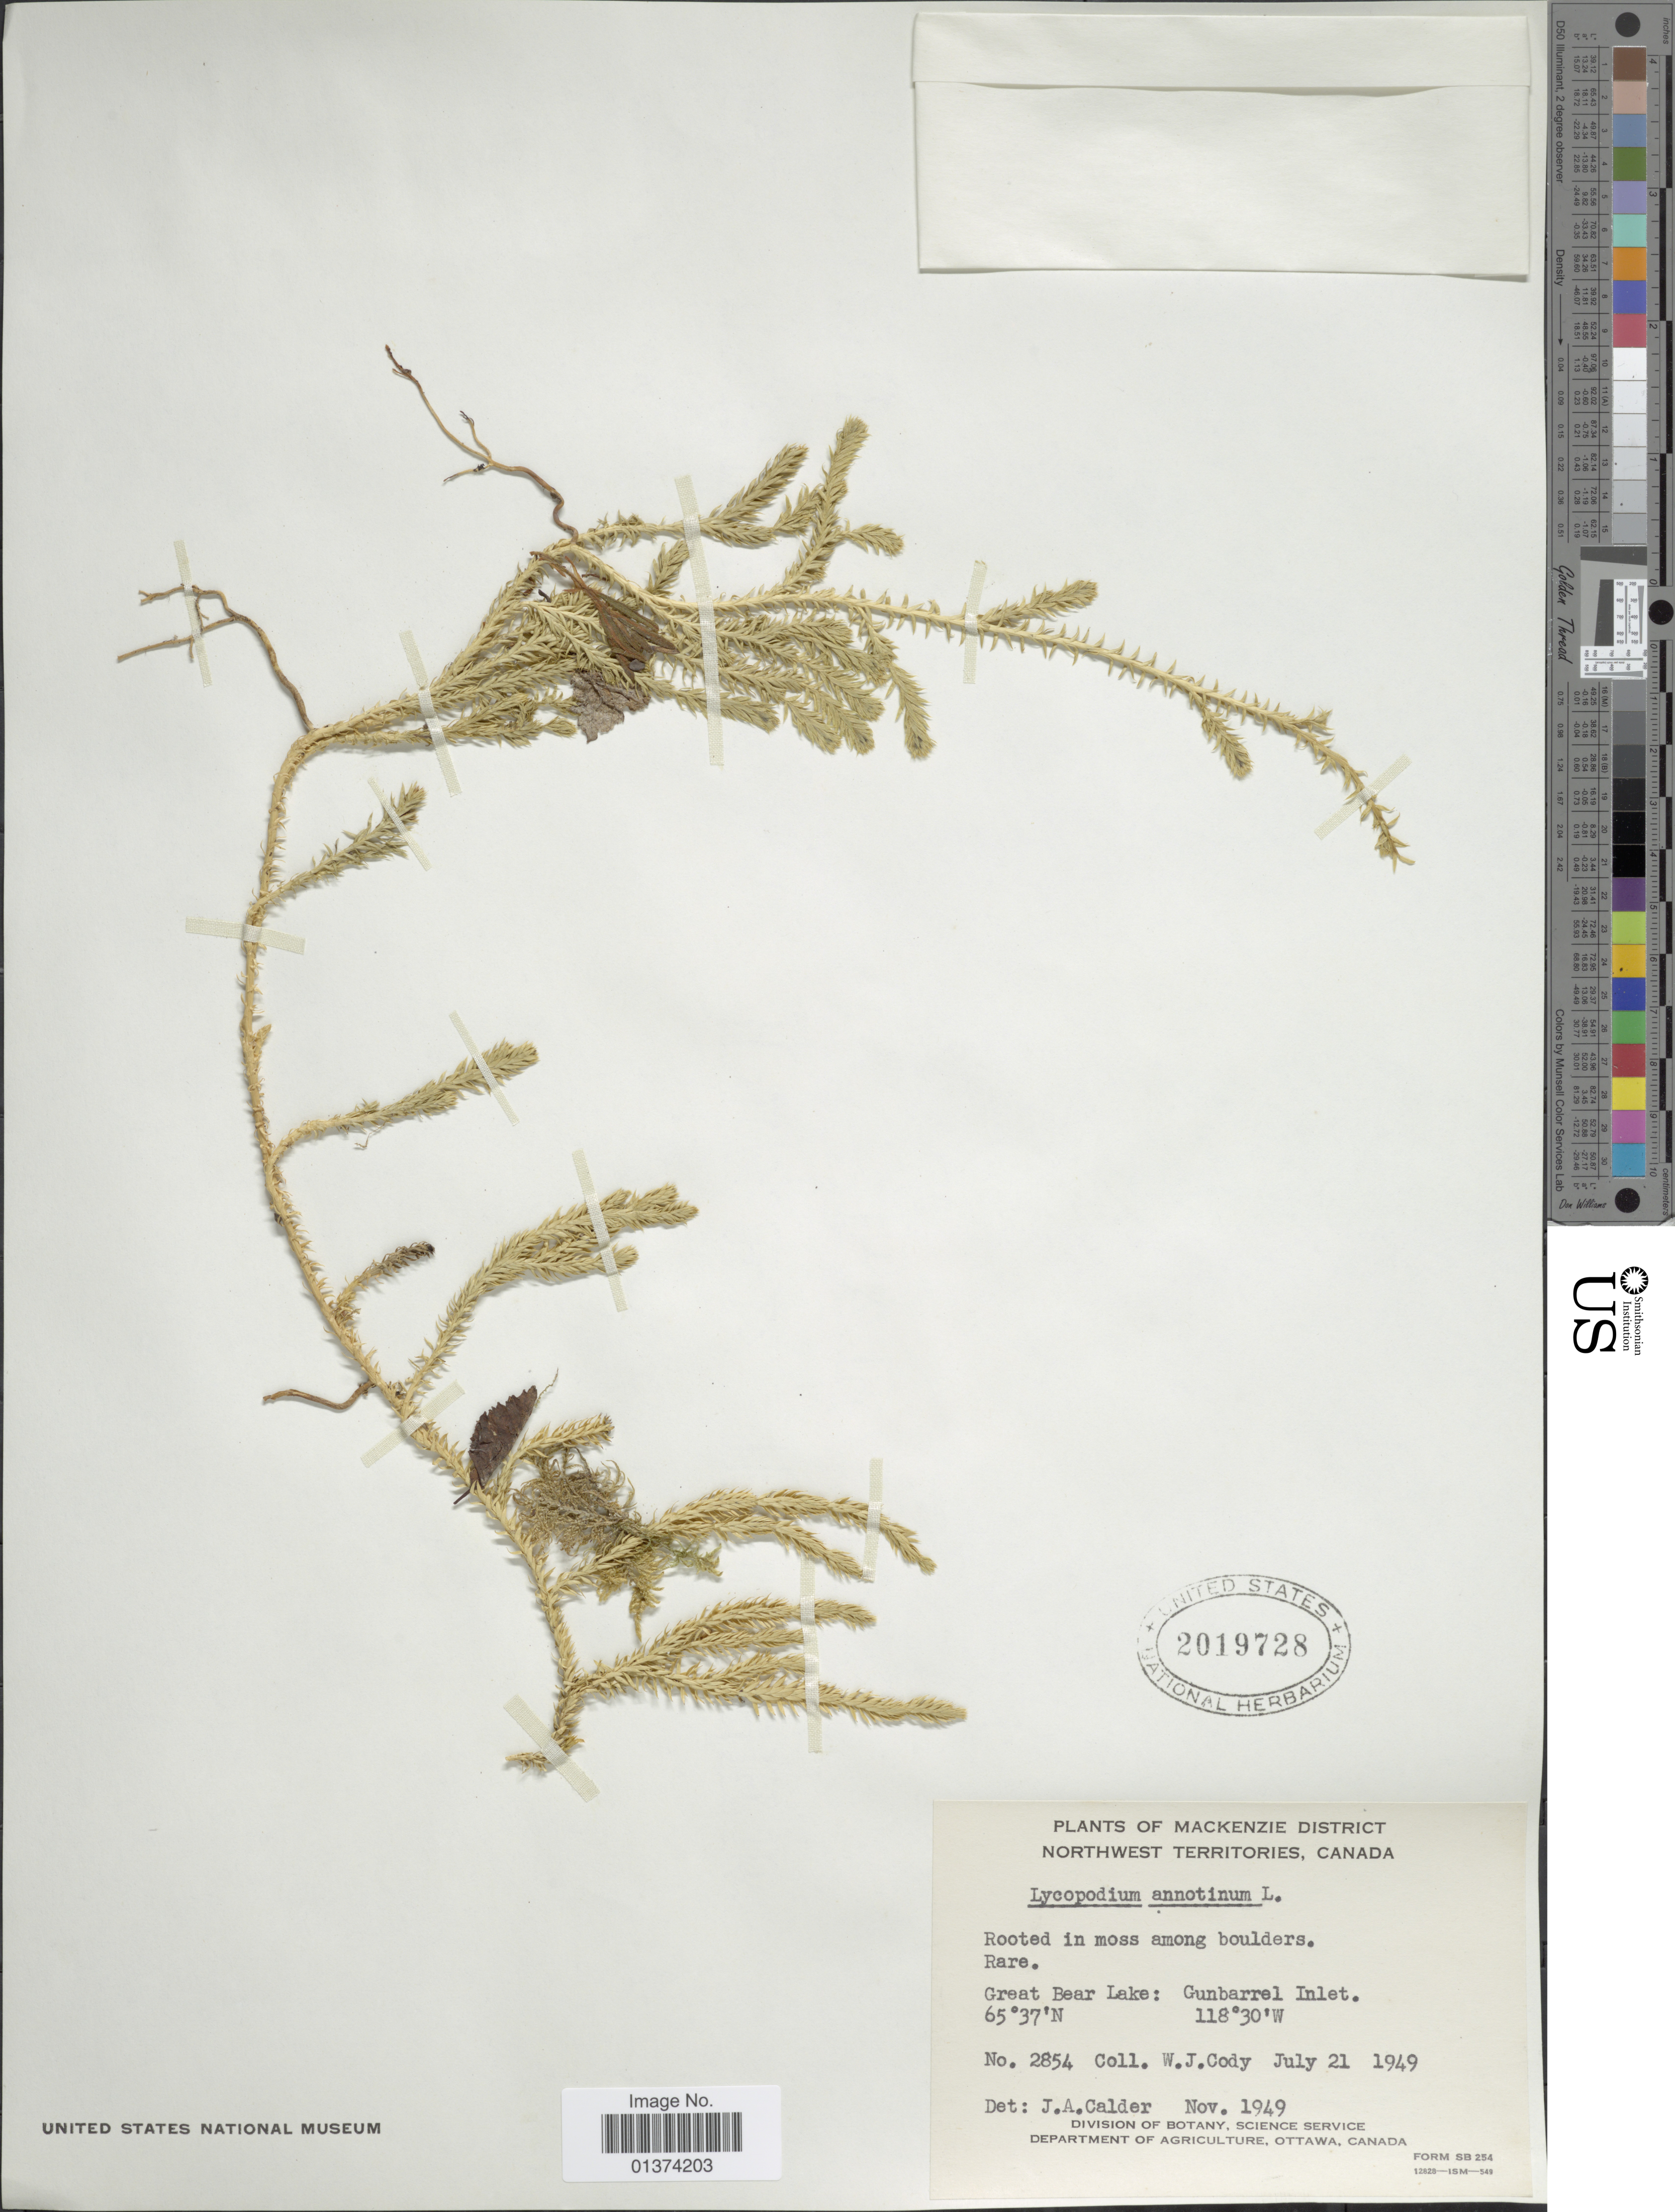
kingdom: Plantae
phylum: Tracheophyta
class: Lycopodiopsida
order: Lycopodiales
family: Lycopodiaceae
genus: Spinulum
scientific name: Spinulum annotinum subsp. annotinum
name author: (L.) A. Haines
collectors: W. Cody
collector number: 2854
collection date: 1949-07-21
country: Canada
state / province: Northwest Territories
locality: Mackenzie District, Great Bear Lake: Gunbarrel Inlet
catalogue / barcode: US 2019728